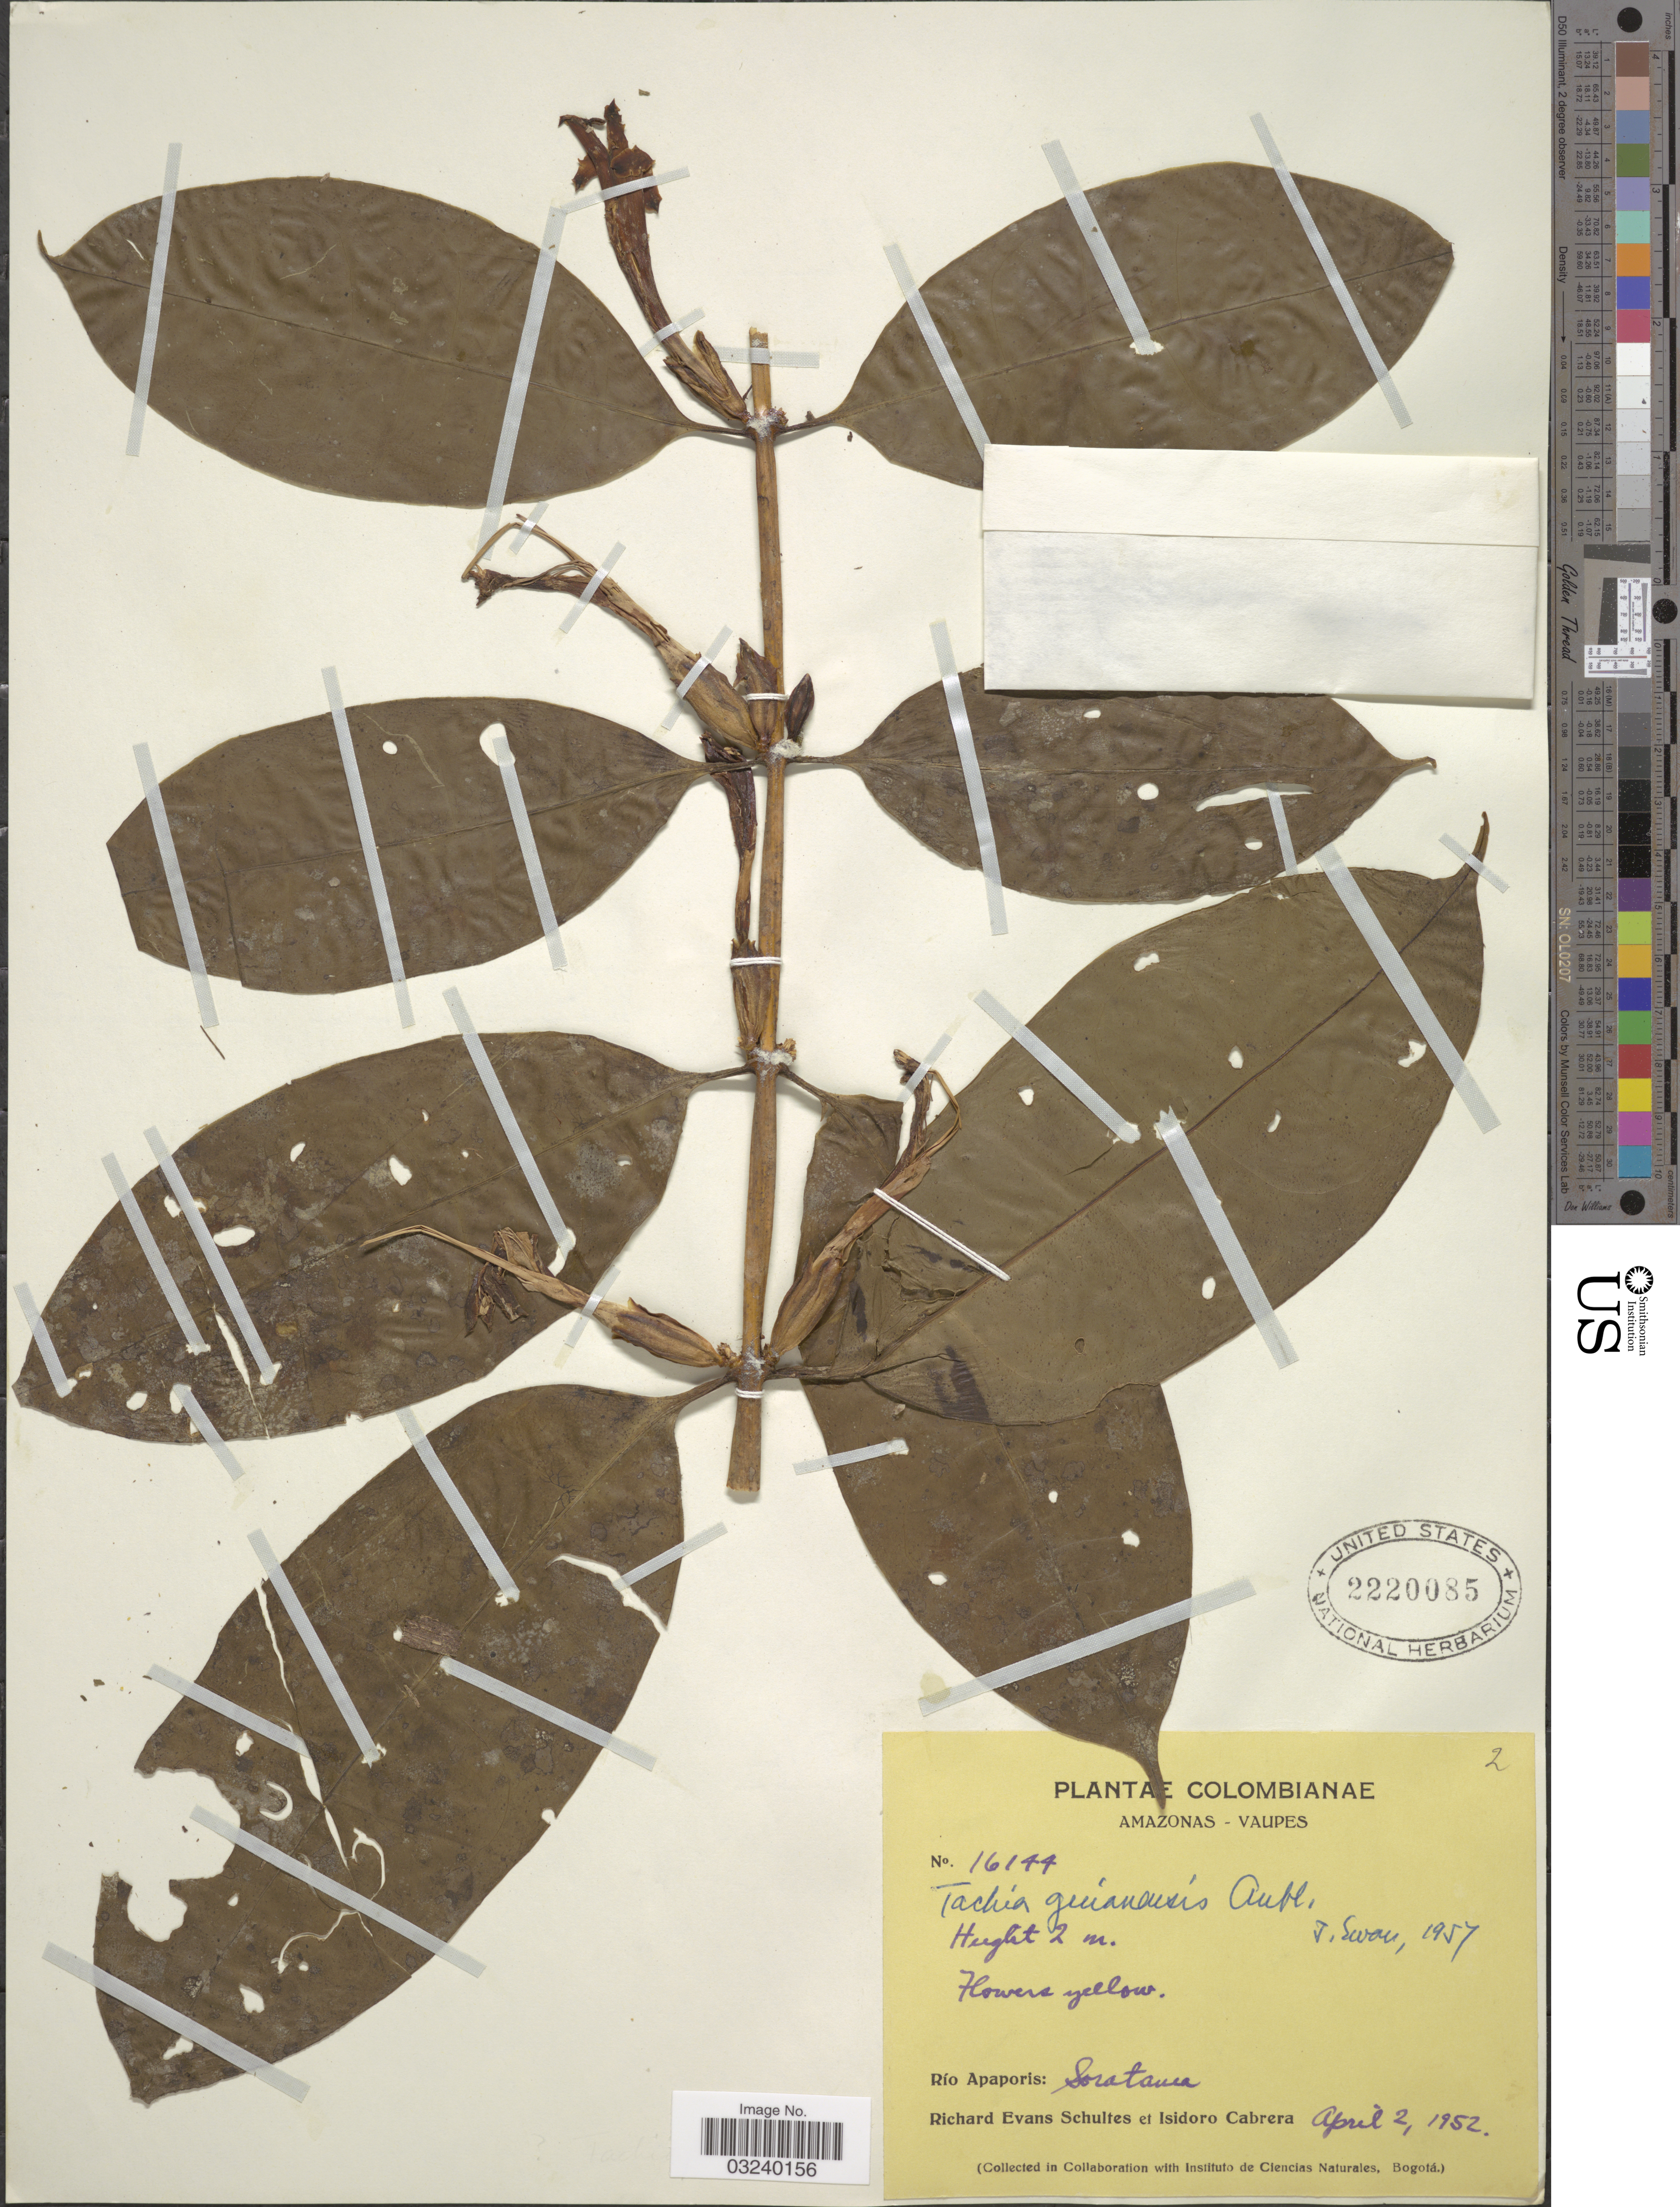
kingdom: Plantae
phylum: Tracheophyta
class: Magnoliopsida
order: Gentianales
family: Gentianaceae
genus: Tachia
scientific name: Tachia occidentalis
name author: Maguire & Weaver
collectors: R. E. Schultes & I. Cabrera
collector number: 16144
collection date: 1952-04-02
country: Colombia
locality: Amazonas-Vaupes, Río Apaporis: Soratama.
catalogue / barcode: US 2220085